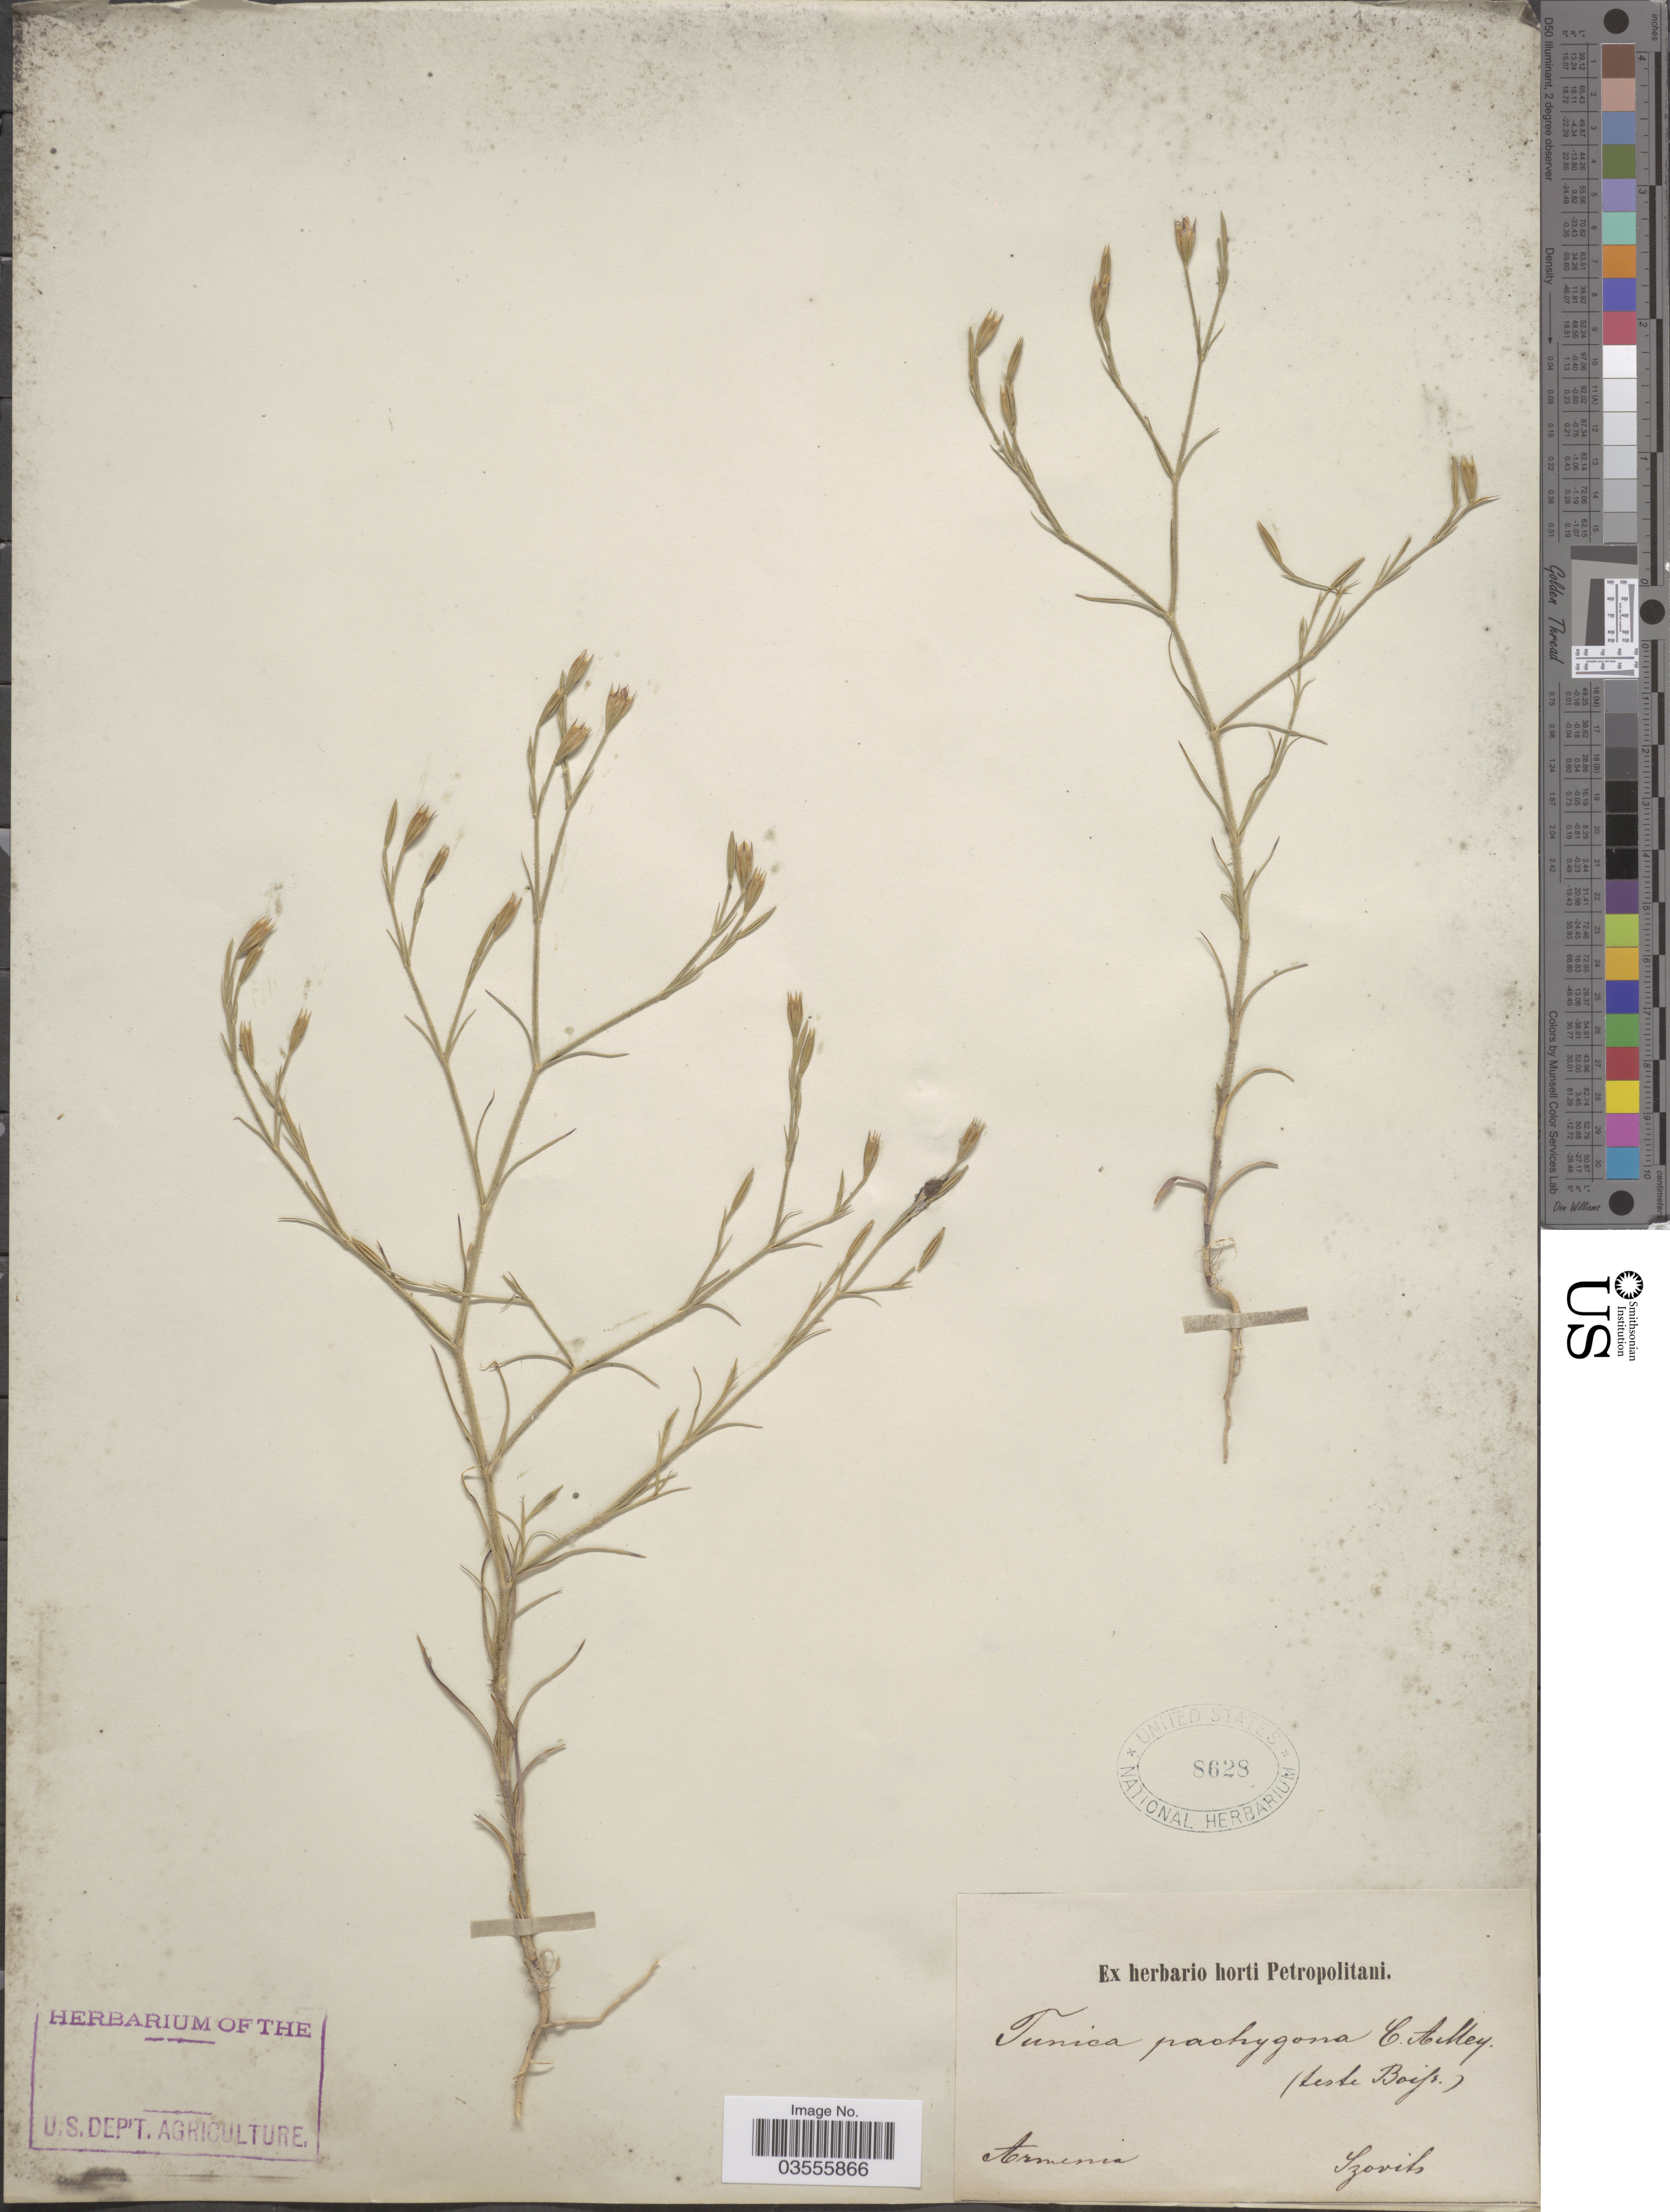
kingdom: Plantae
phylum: Tracheophyta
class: Magnoliopsida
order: Caryophyllales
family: Caryophyllaceae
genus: Dianthus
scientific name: Dianthus pachygonus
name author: Fassou et al.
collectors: Szovits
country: Armenia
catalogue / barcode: US 8628